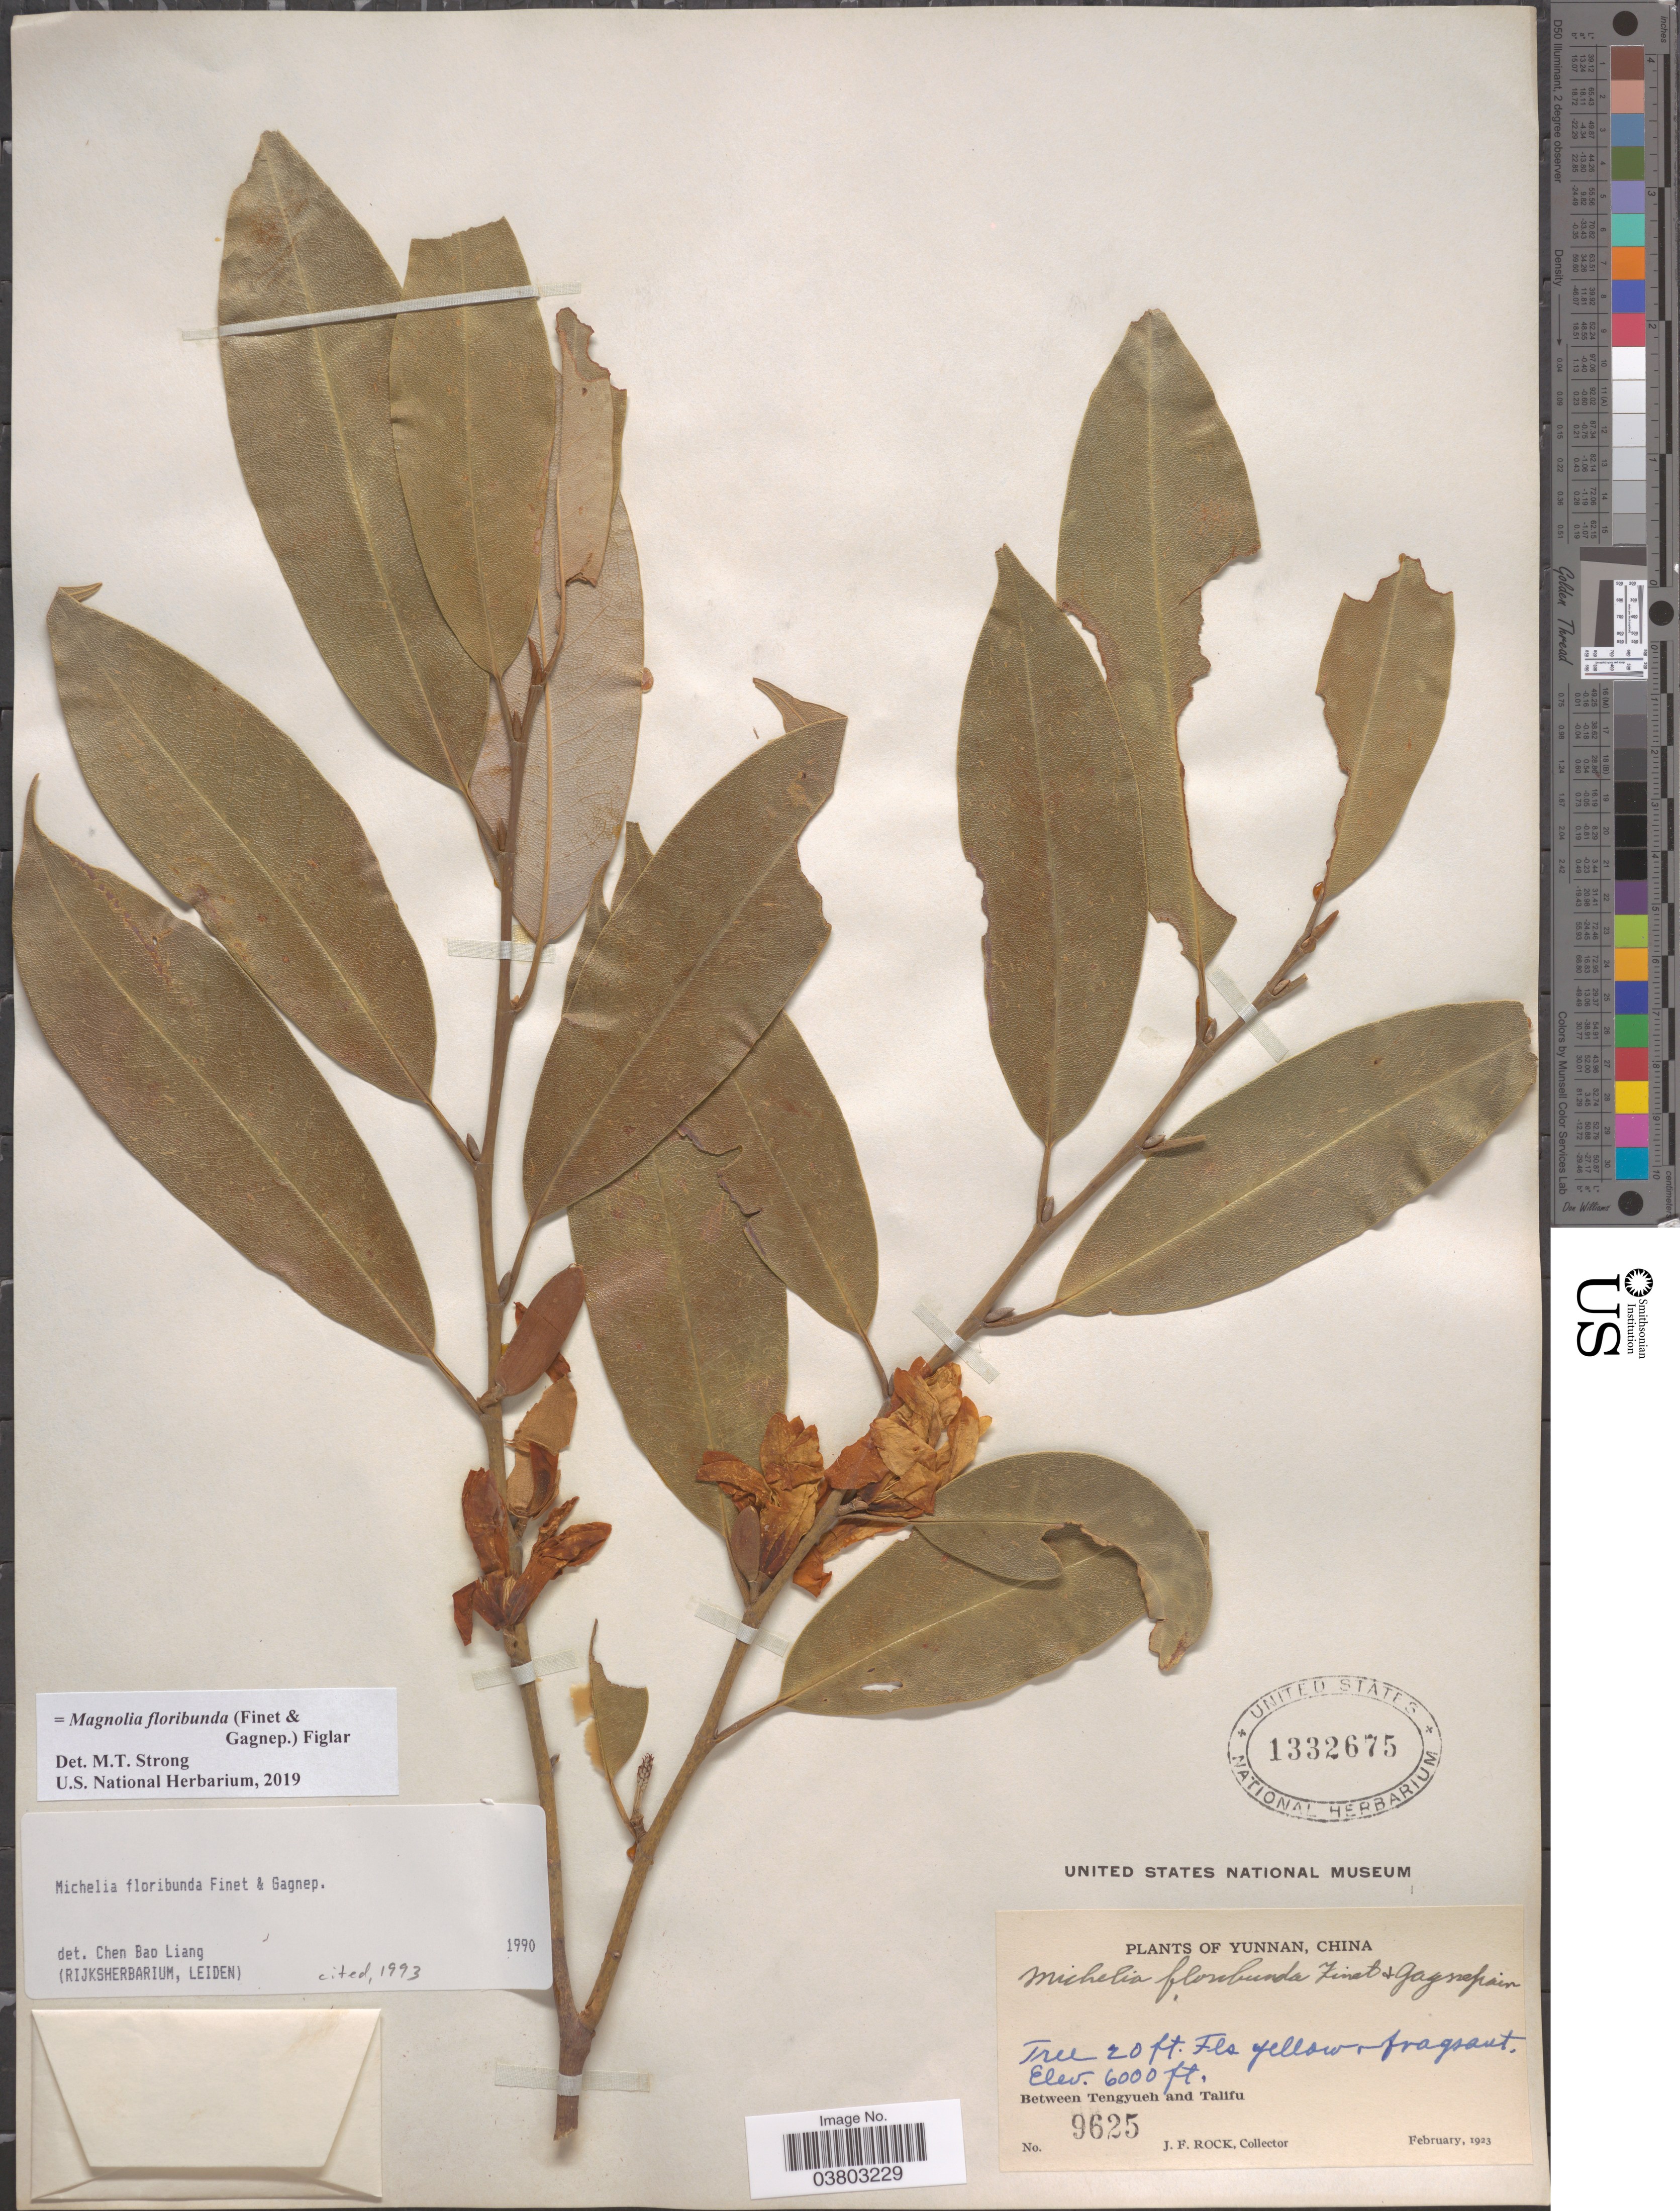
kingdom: Plantae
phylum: Tracheophyta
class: Magnoliopsida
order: Magnoliales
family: Magnoliaceae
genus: Magnolia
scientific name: Magnolia floribunda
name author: (Finet & Gagnep.) Figlar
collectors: J. Rock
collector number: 9625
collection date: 1923-02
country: China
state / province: Yunnan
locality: Between Tengyueh and Talifu.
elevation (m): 1829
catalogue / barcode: US 1332675